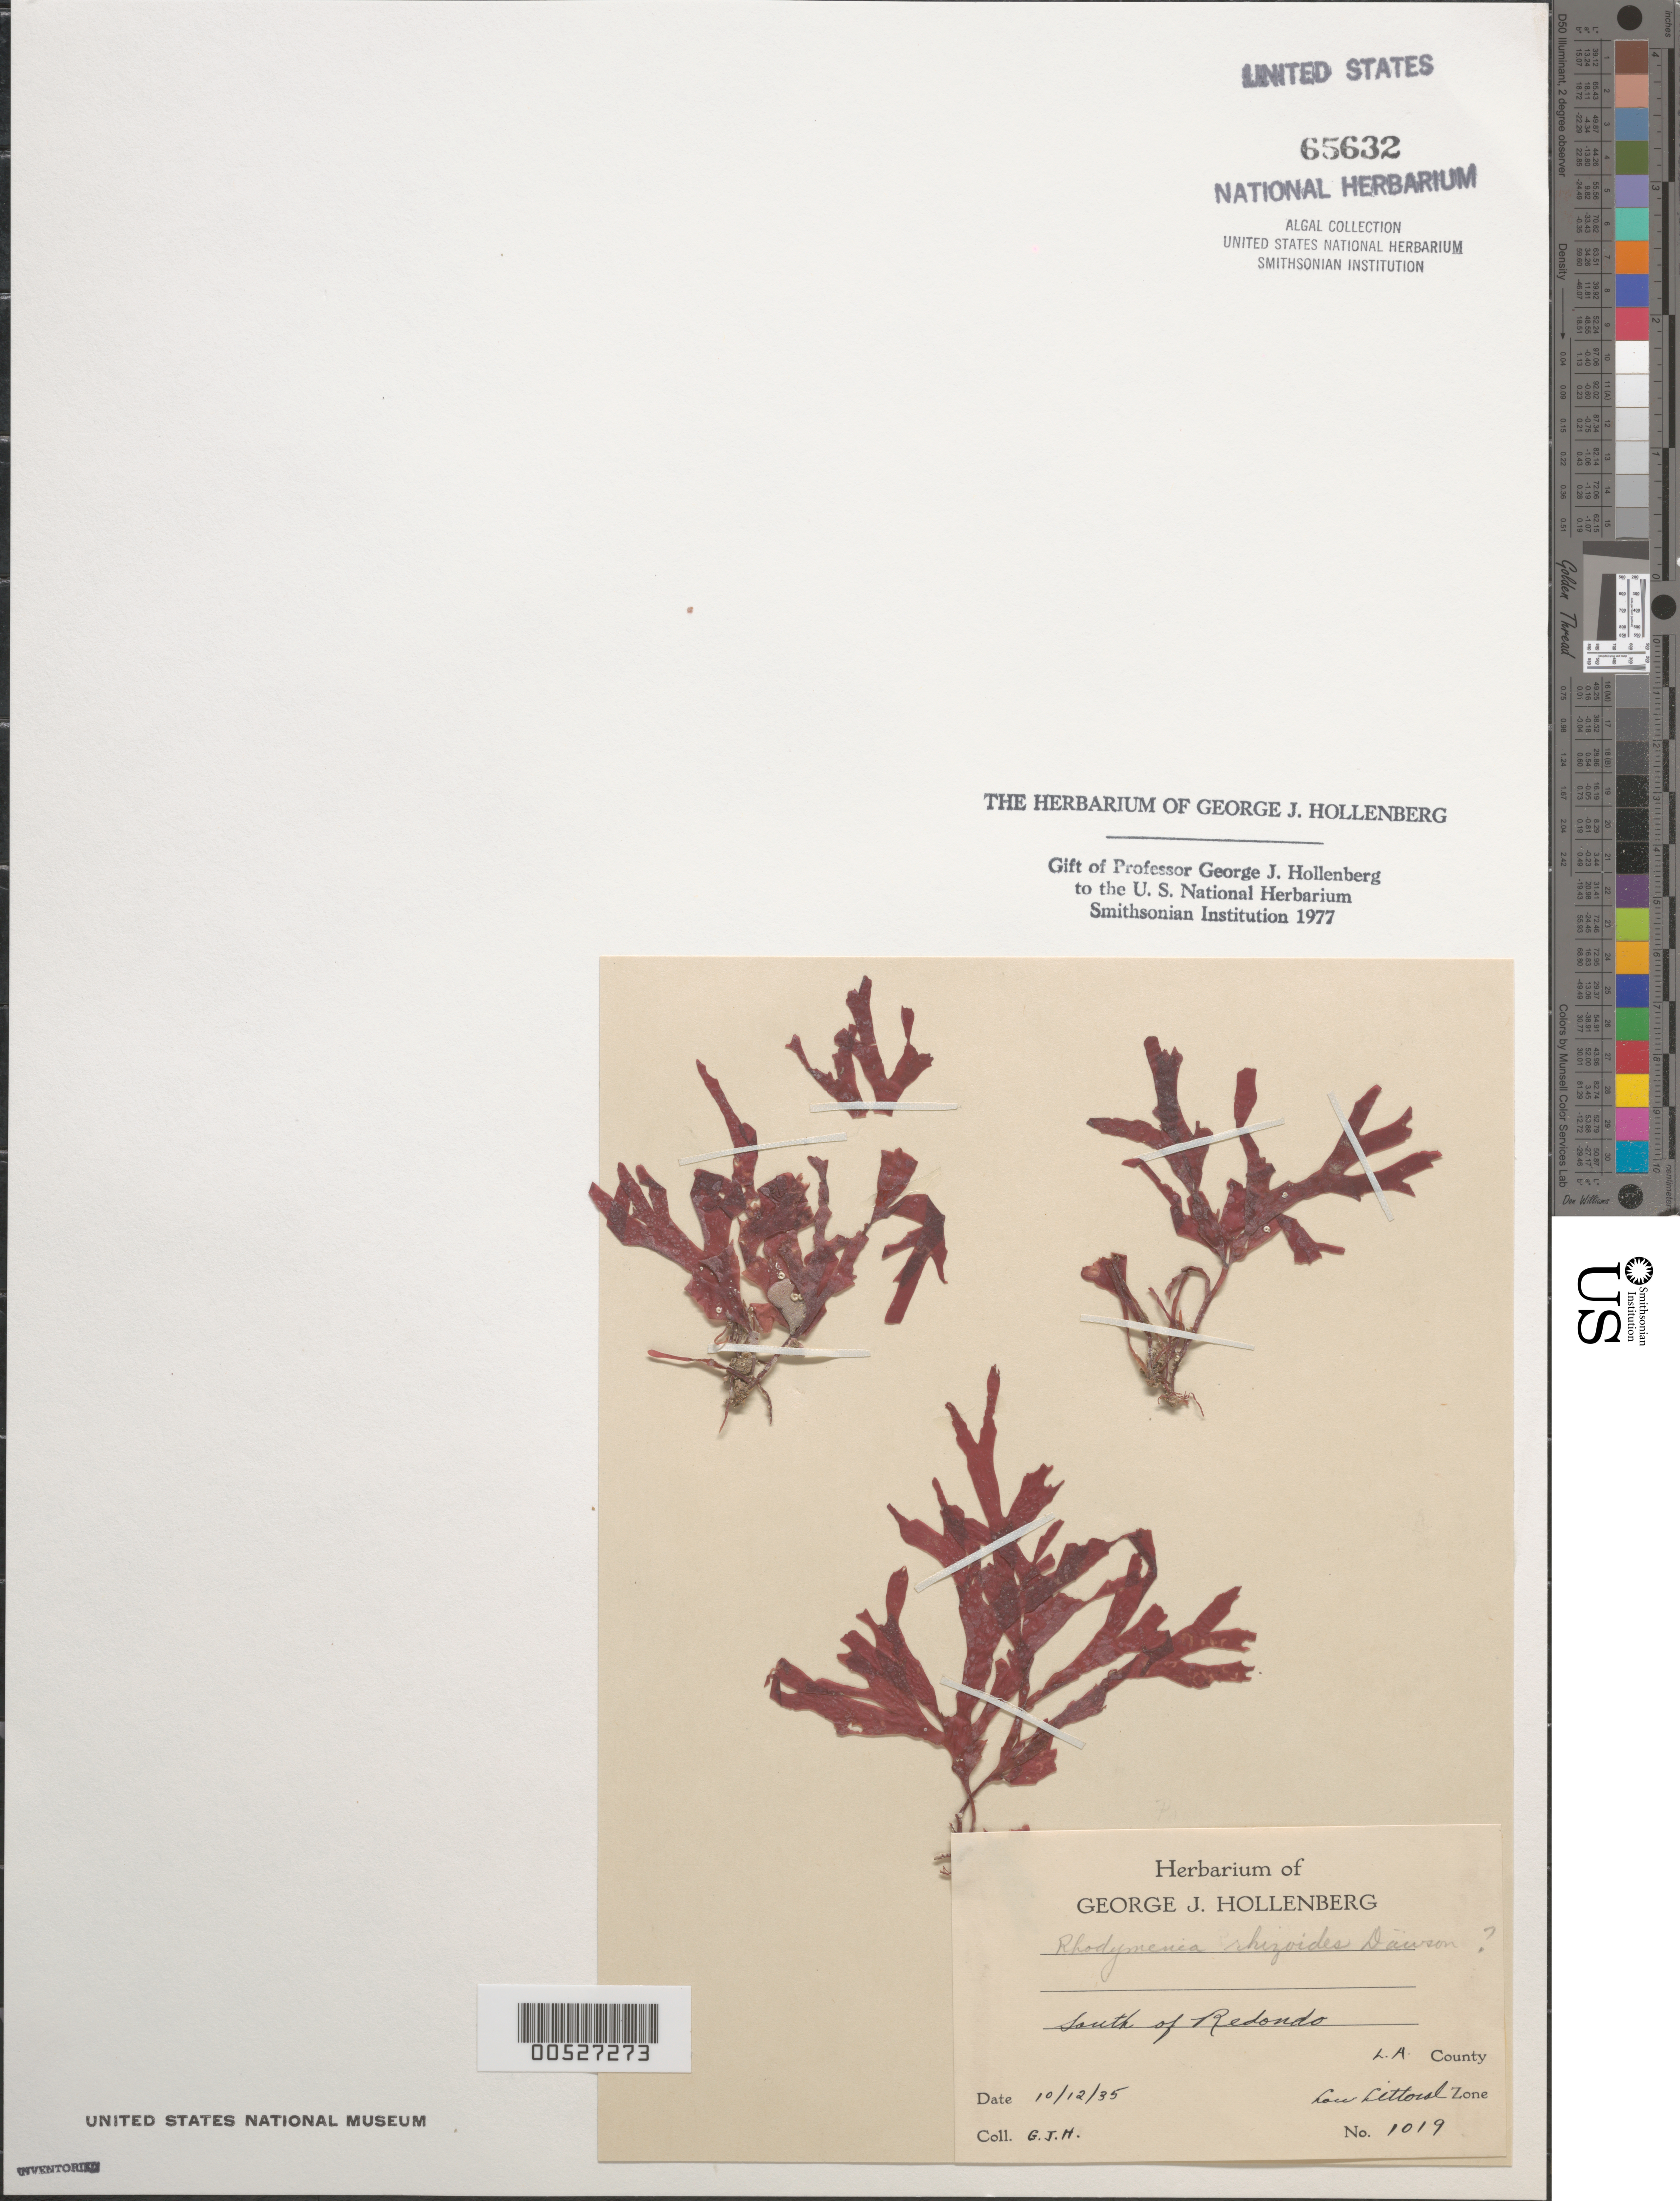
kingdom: Plantae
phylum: Rhodophyta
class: Florideophyceae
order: Rhodymeniales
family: Rhodymeniaceae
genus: Rhodymenia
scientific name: Rhodymenia rhizoides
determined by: Hollenberg, George J.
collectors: G. Hollenberg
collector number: GJH 1019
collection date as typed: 12 Oct 1935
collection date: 1935-10-12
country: United States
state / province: California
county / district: Los Angeles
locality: South of Redondo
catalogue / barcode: US 65632